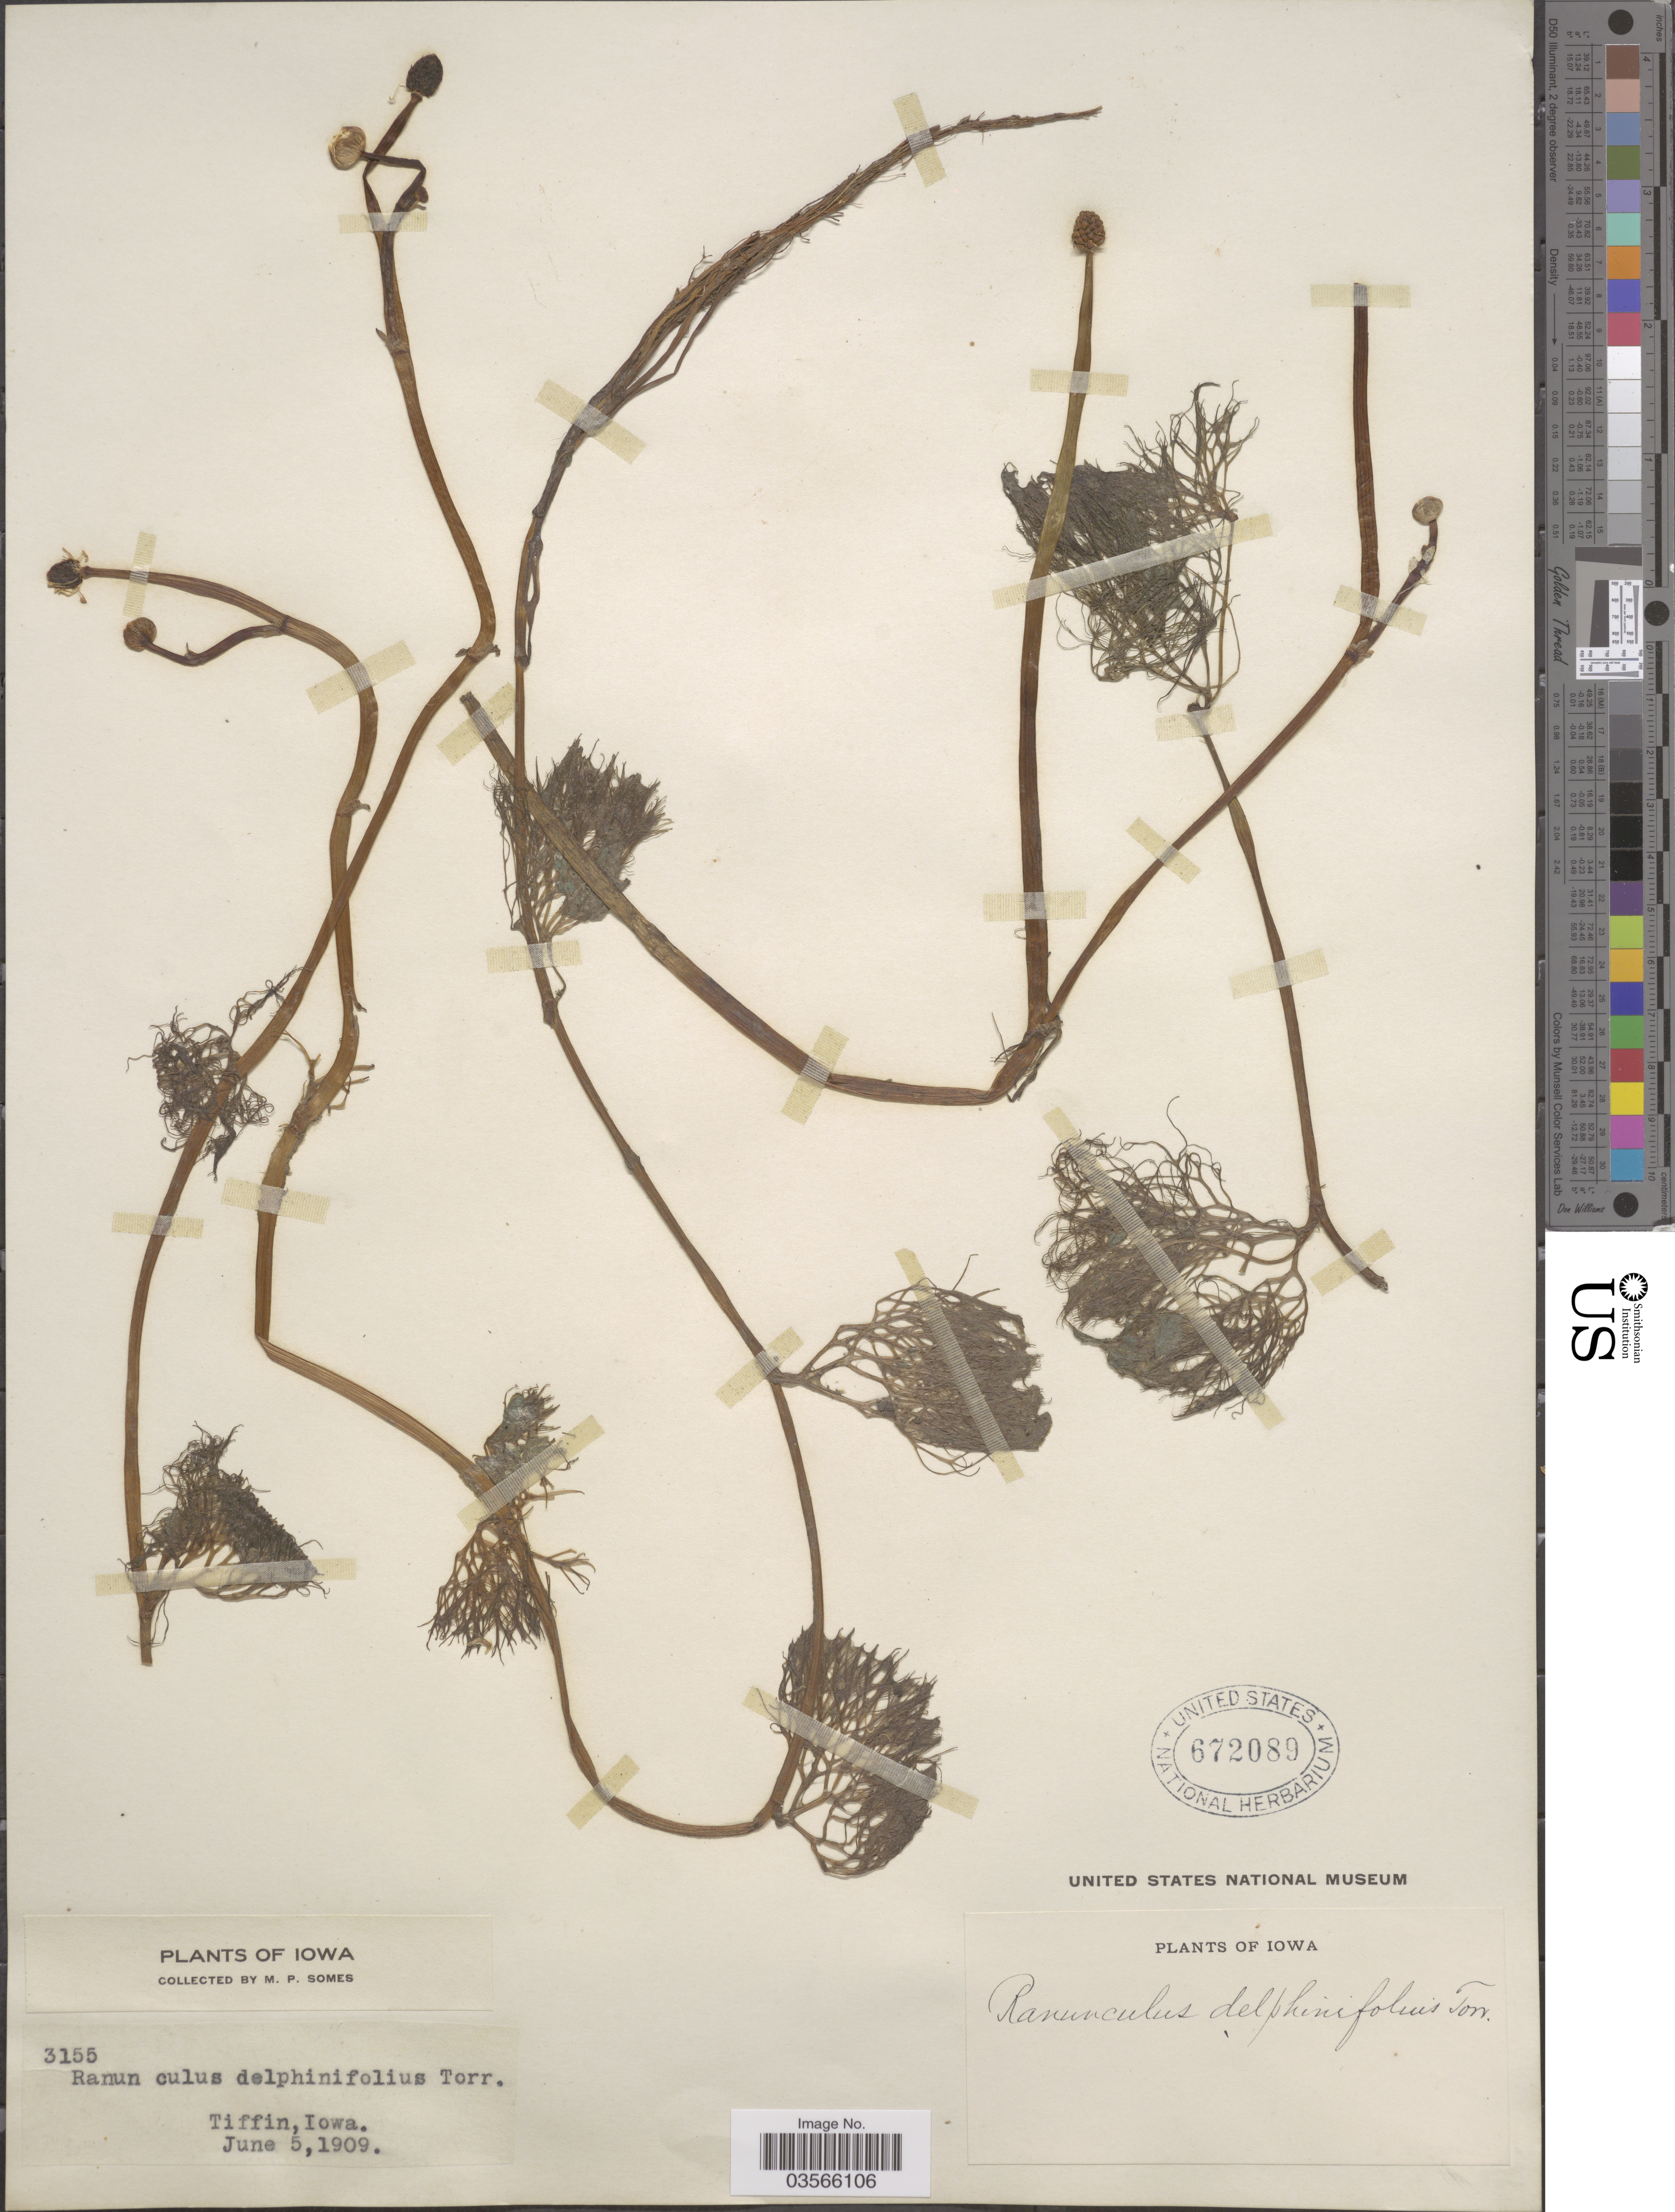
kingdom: Plantae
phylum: Tracheophyta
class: Magnoliopsida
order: Ranunculales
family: Ranunculaceae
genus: Ranunculus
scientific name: Ranunculus flabellaris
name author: Raf.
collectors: M. Somes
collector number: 3155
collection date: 1909-06-05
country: United States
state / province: Iowa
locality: Tiffin.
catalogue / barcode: US 672089